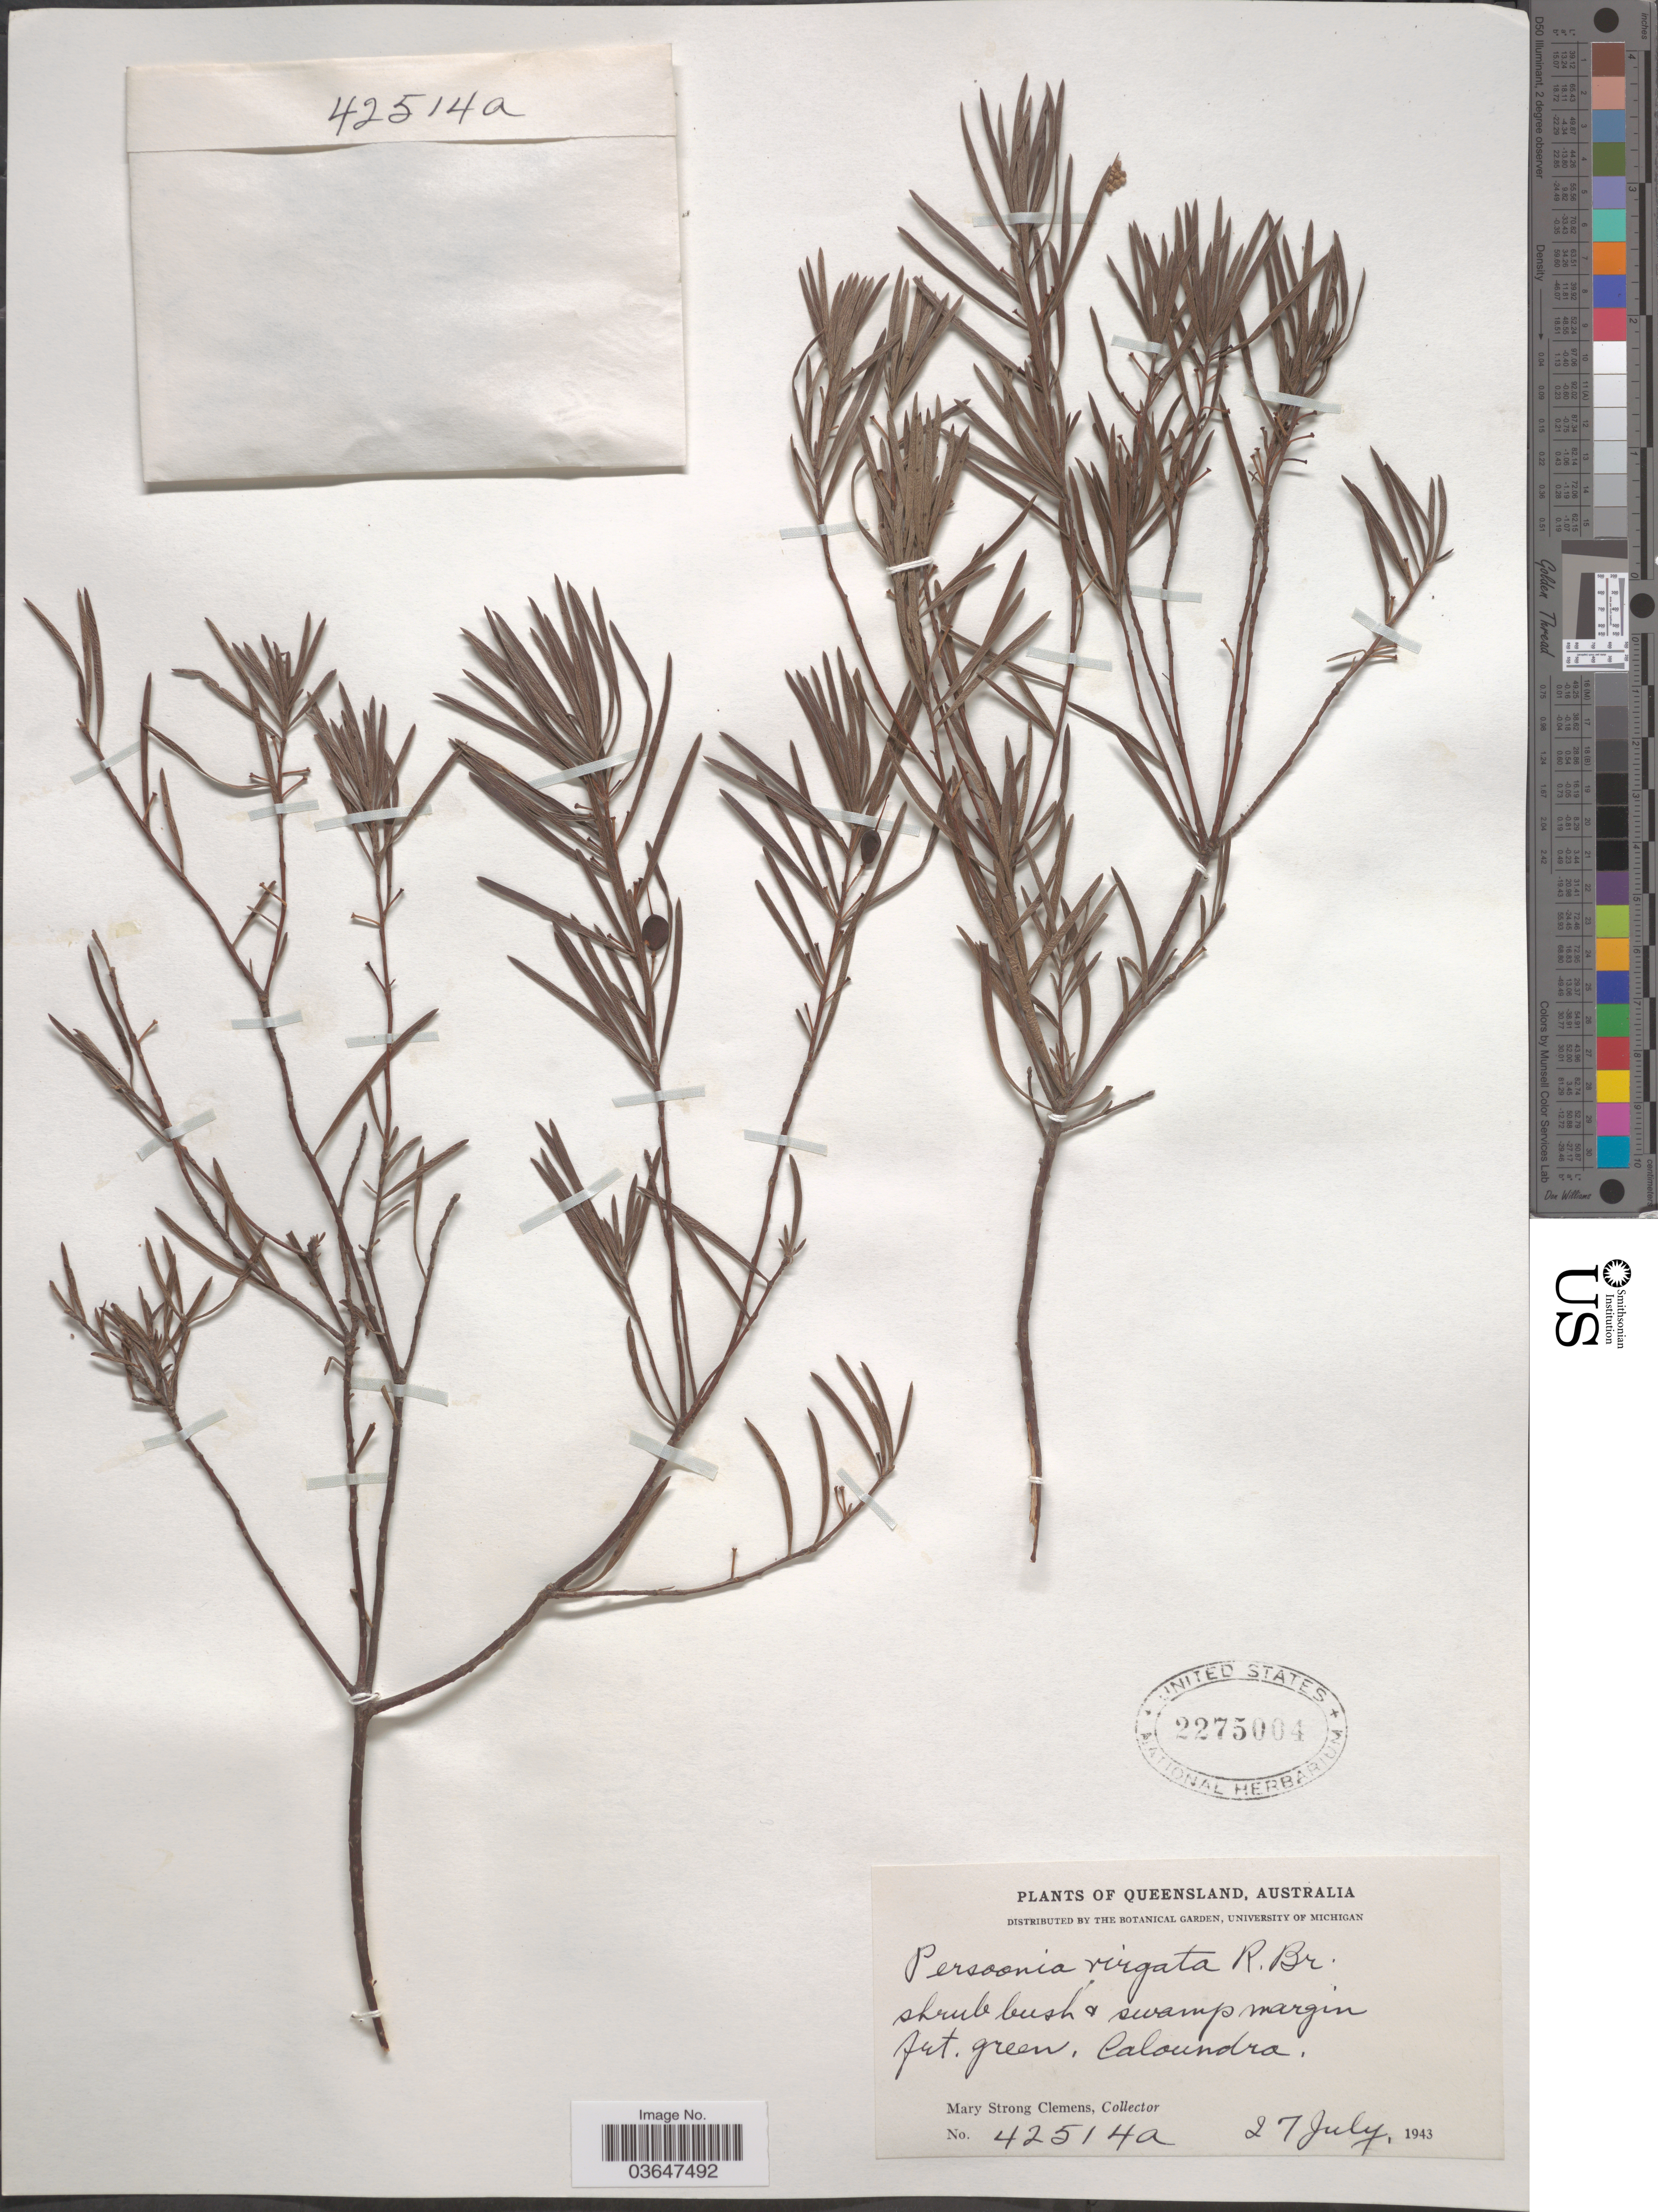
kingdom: Plantae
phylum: Tracheophyta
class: Magnoliopsida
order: Proteales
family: Proteaceae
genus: Persoonia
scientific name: Persoonia virgata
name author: R. Br.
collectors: M. S. Clemens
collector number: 42514a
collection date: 1943-07-27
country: Australia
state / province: Queensland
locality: Caloundra.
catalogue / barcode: US 2275004